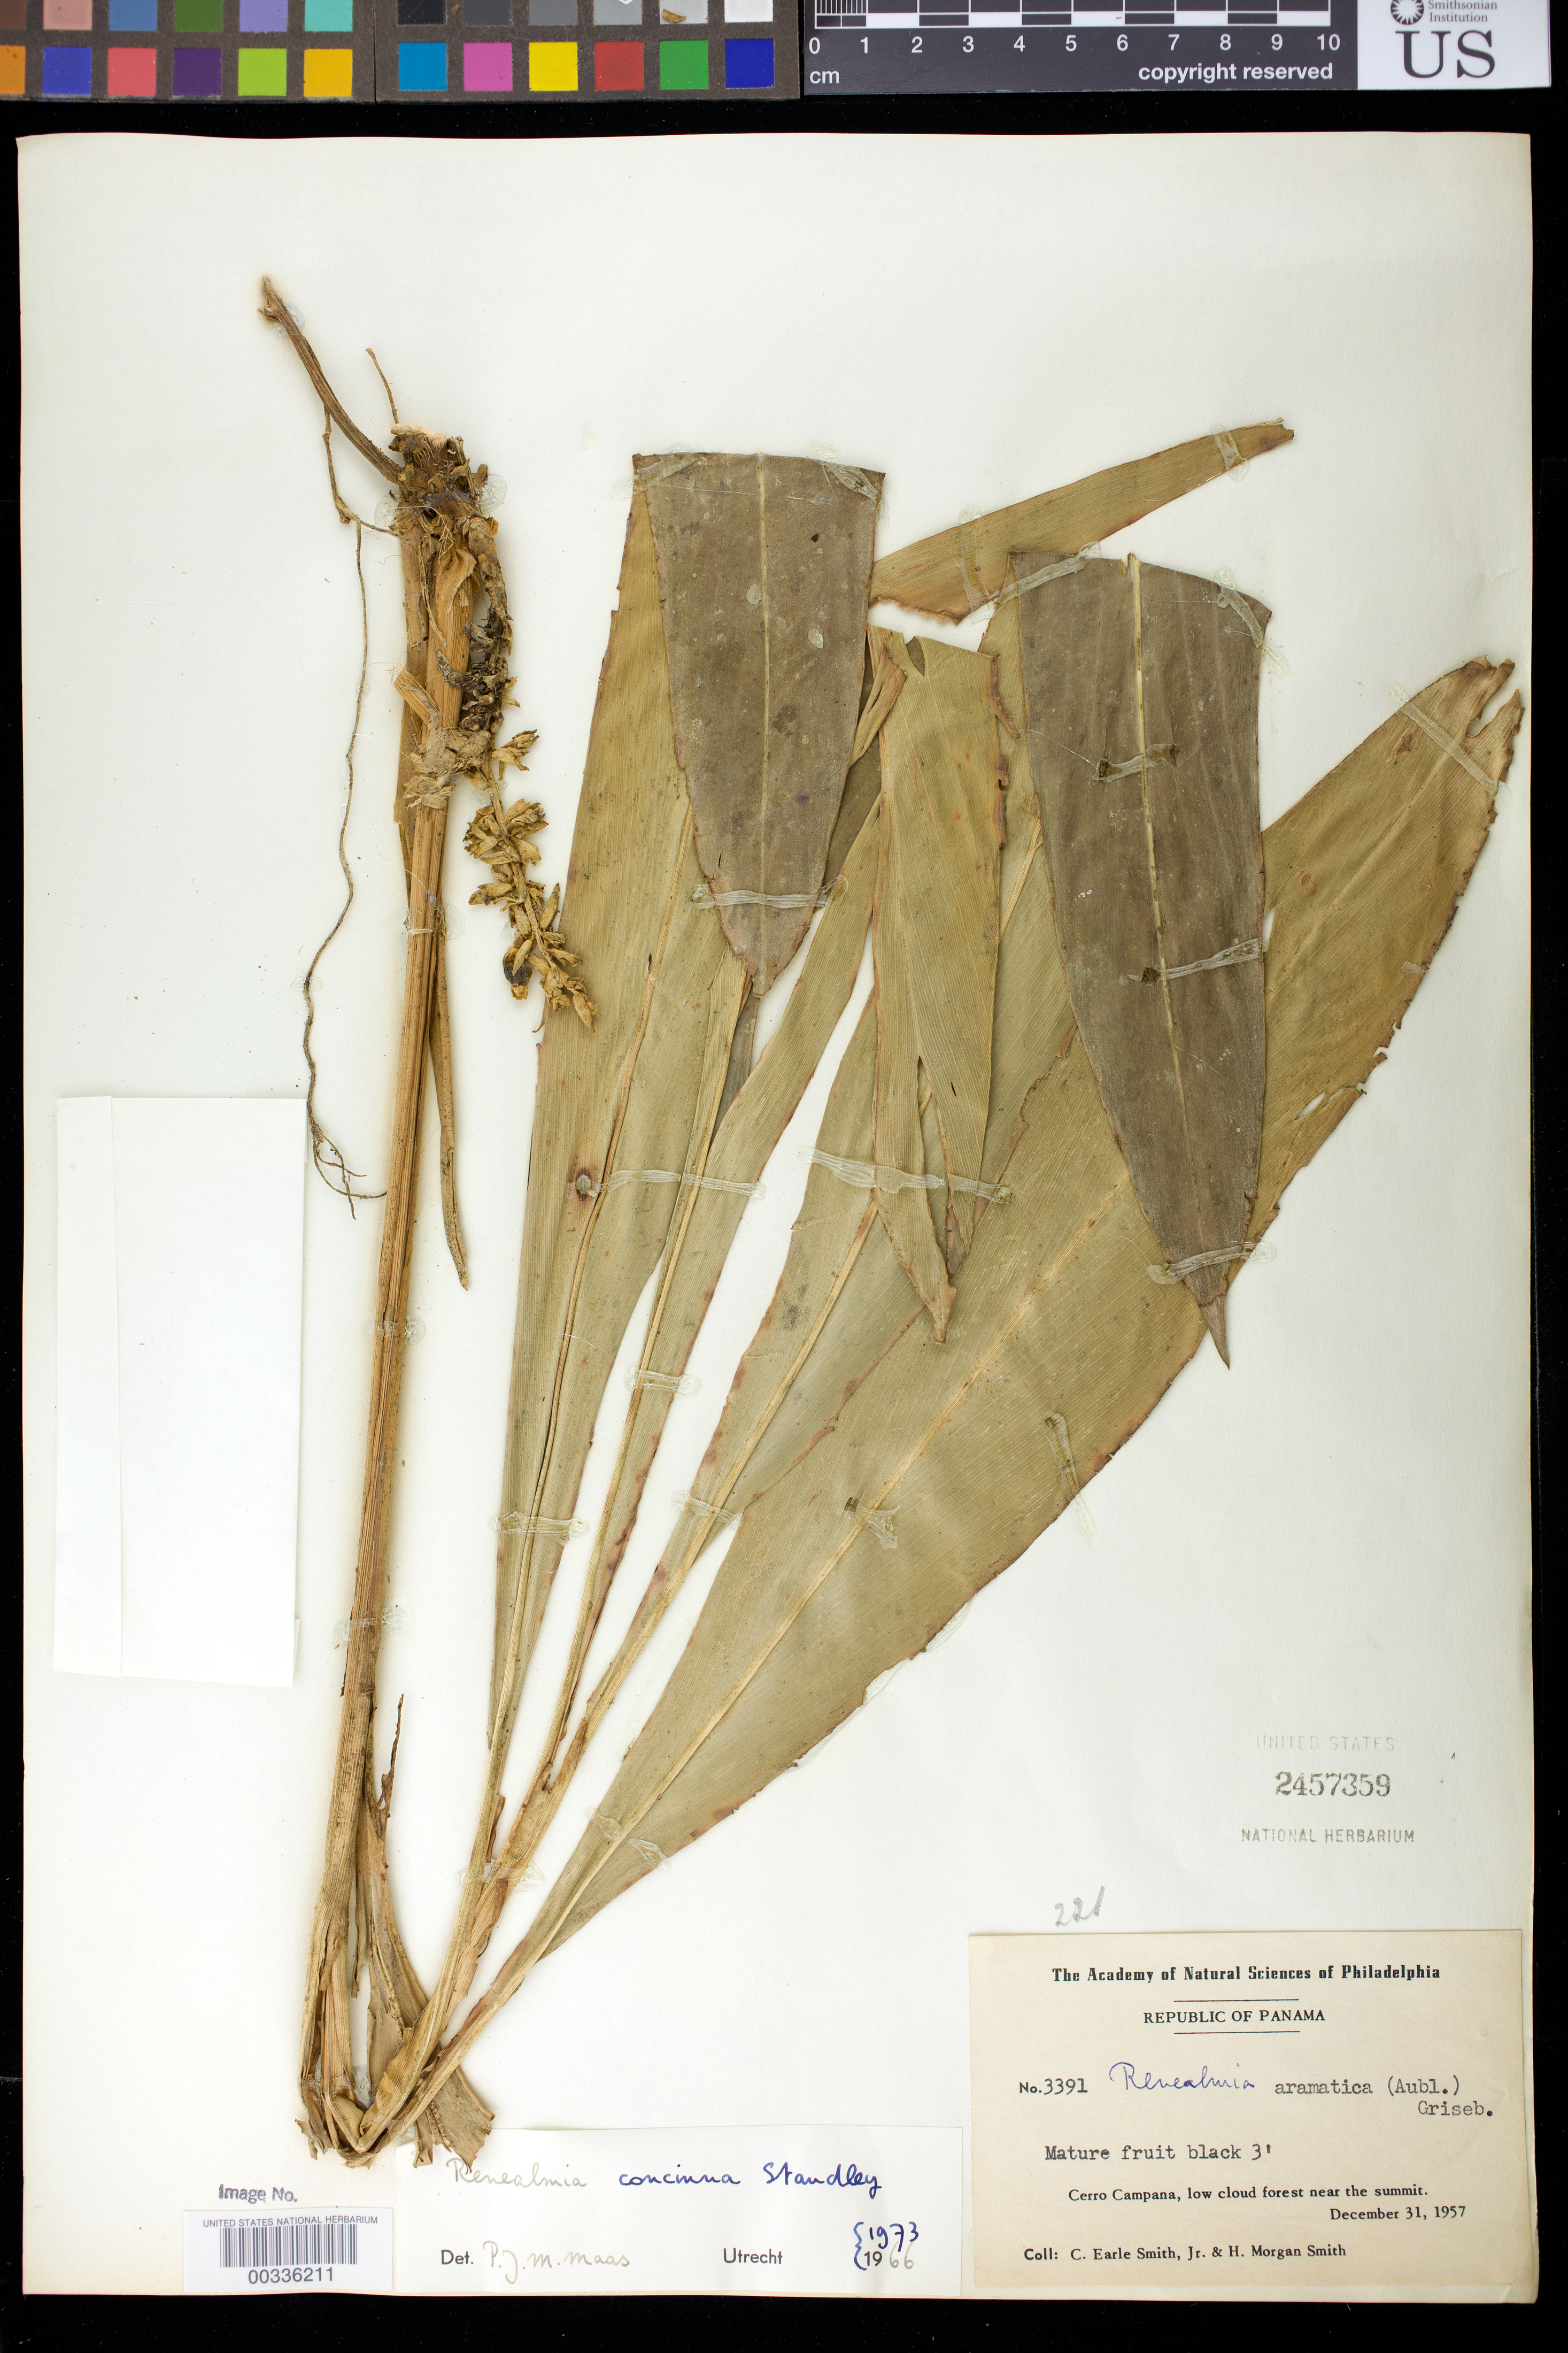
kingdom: Plantae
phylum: Tracheophyta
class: Liliopsida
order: Zingiberales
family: Zingiberaceae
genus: Renealmia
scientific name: Renealmia concinna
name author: Standl.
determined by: Maas, Paul J. M.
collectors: C. E. Smith Jr. & H. M. Smith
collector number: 3391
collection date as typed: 31 Dec 1957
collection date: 1957-12-31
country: Panama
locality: Cerro Campana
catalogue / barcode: US 2457359